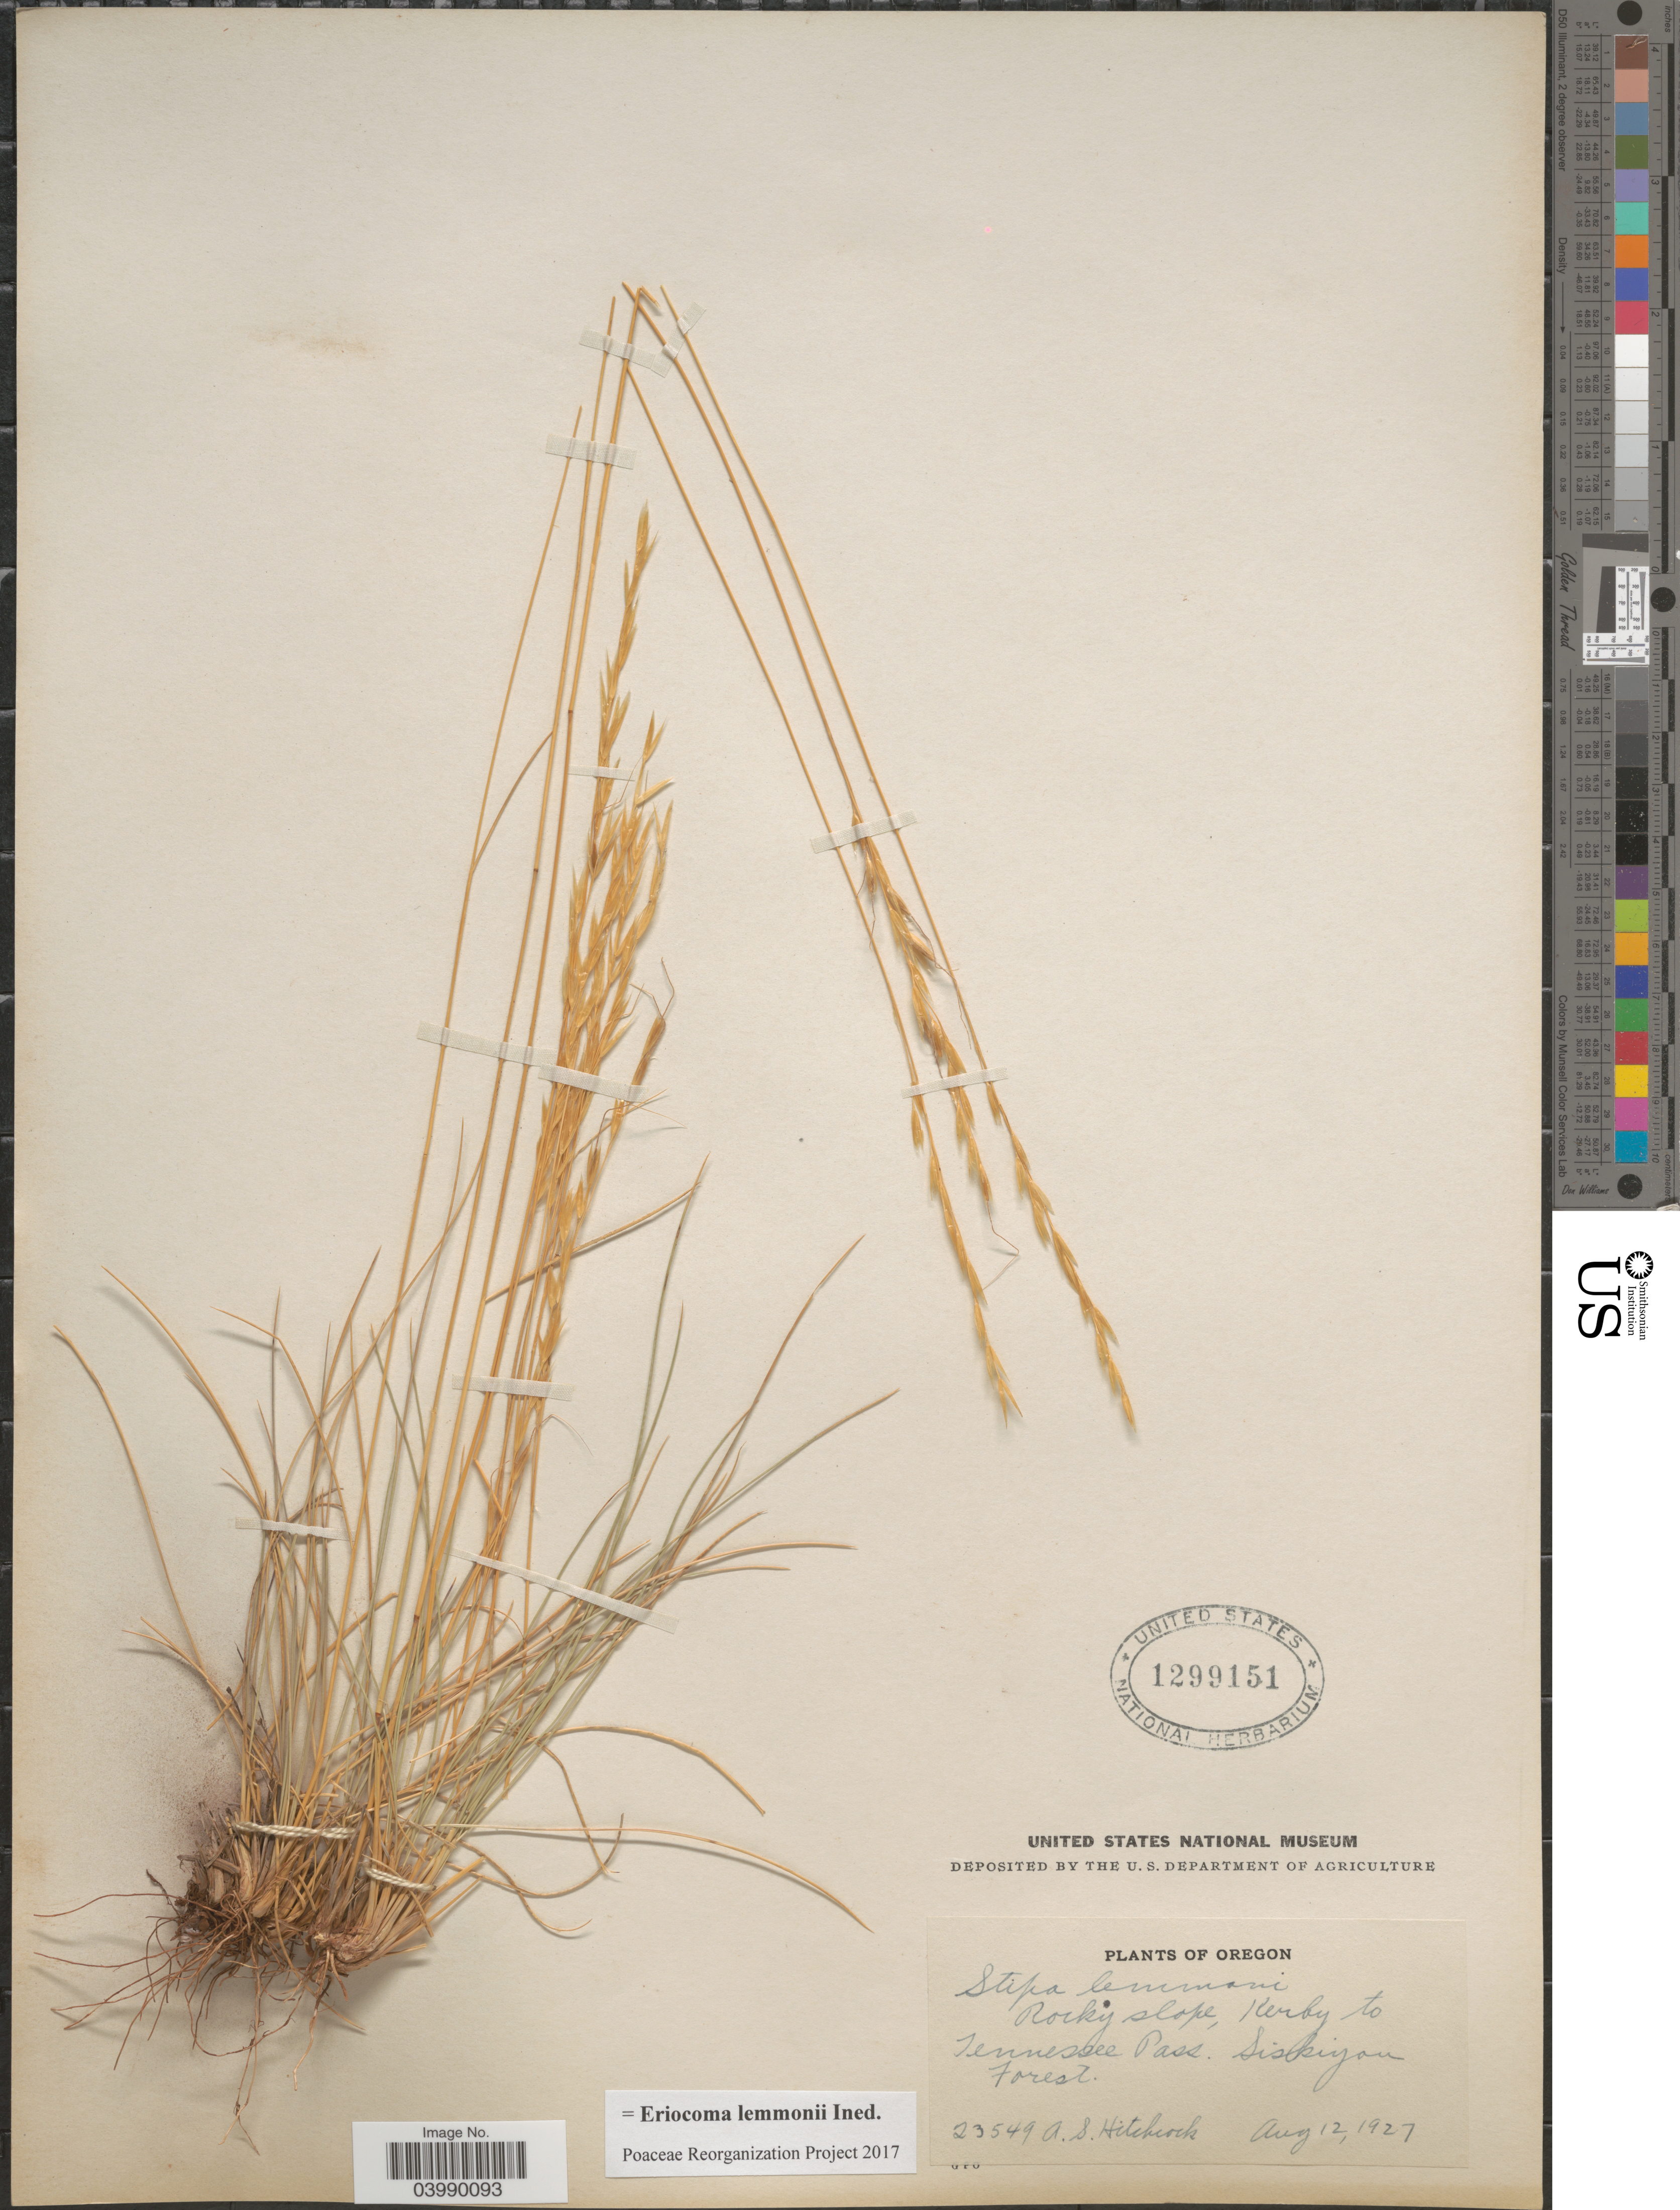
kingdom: Plantae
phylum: Tracheophyta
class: Liliopsida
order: Poales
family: Poaceae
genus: Eriocoma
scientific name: Eriocoma lemmonii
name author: (Vasey) Romasch.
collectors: A. S. Hitchcock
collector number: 23549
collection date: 1927-08-12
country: United States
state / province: Oregon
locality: Kerby to Tennessee Pass. Siskiyou Forest.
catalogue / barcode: US 1299151